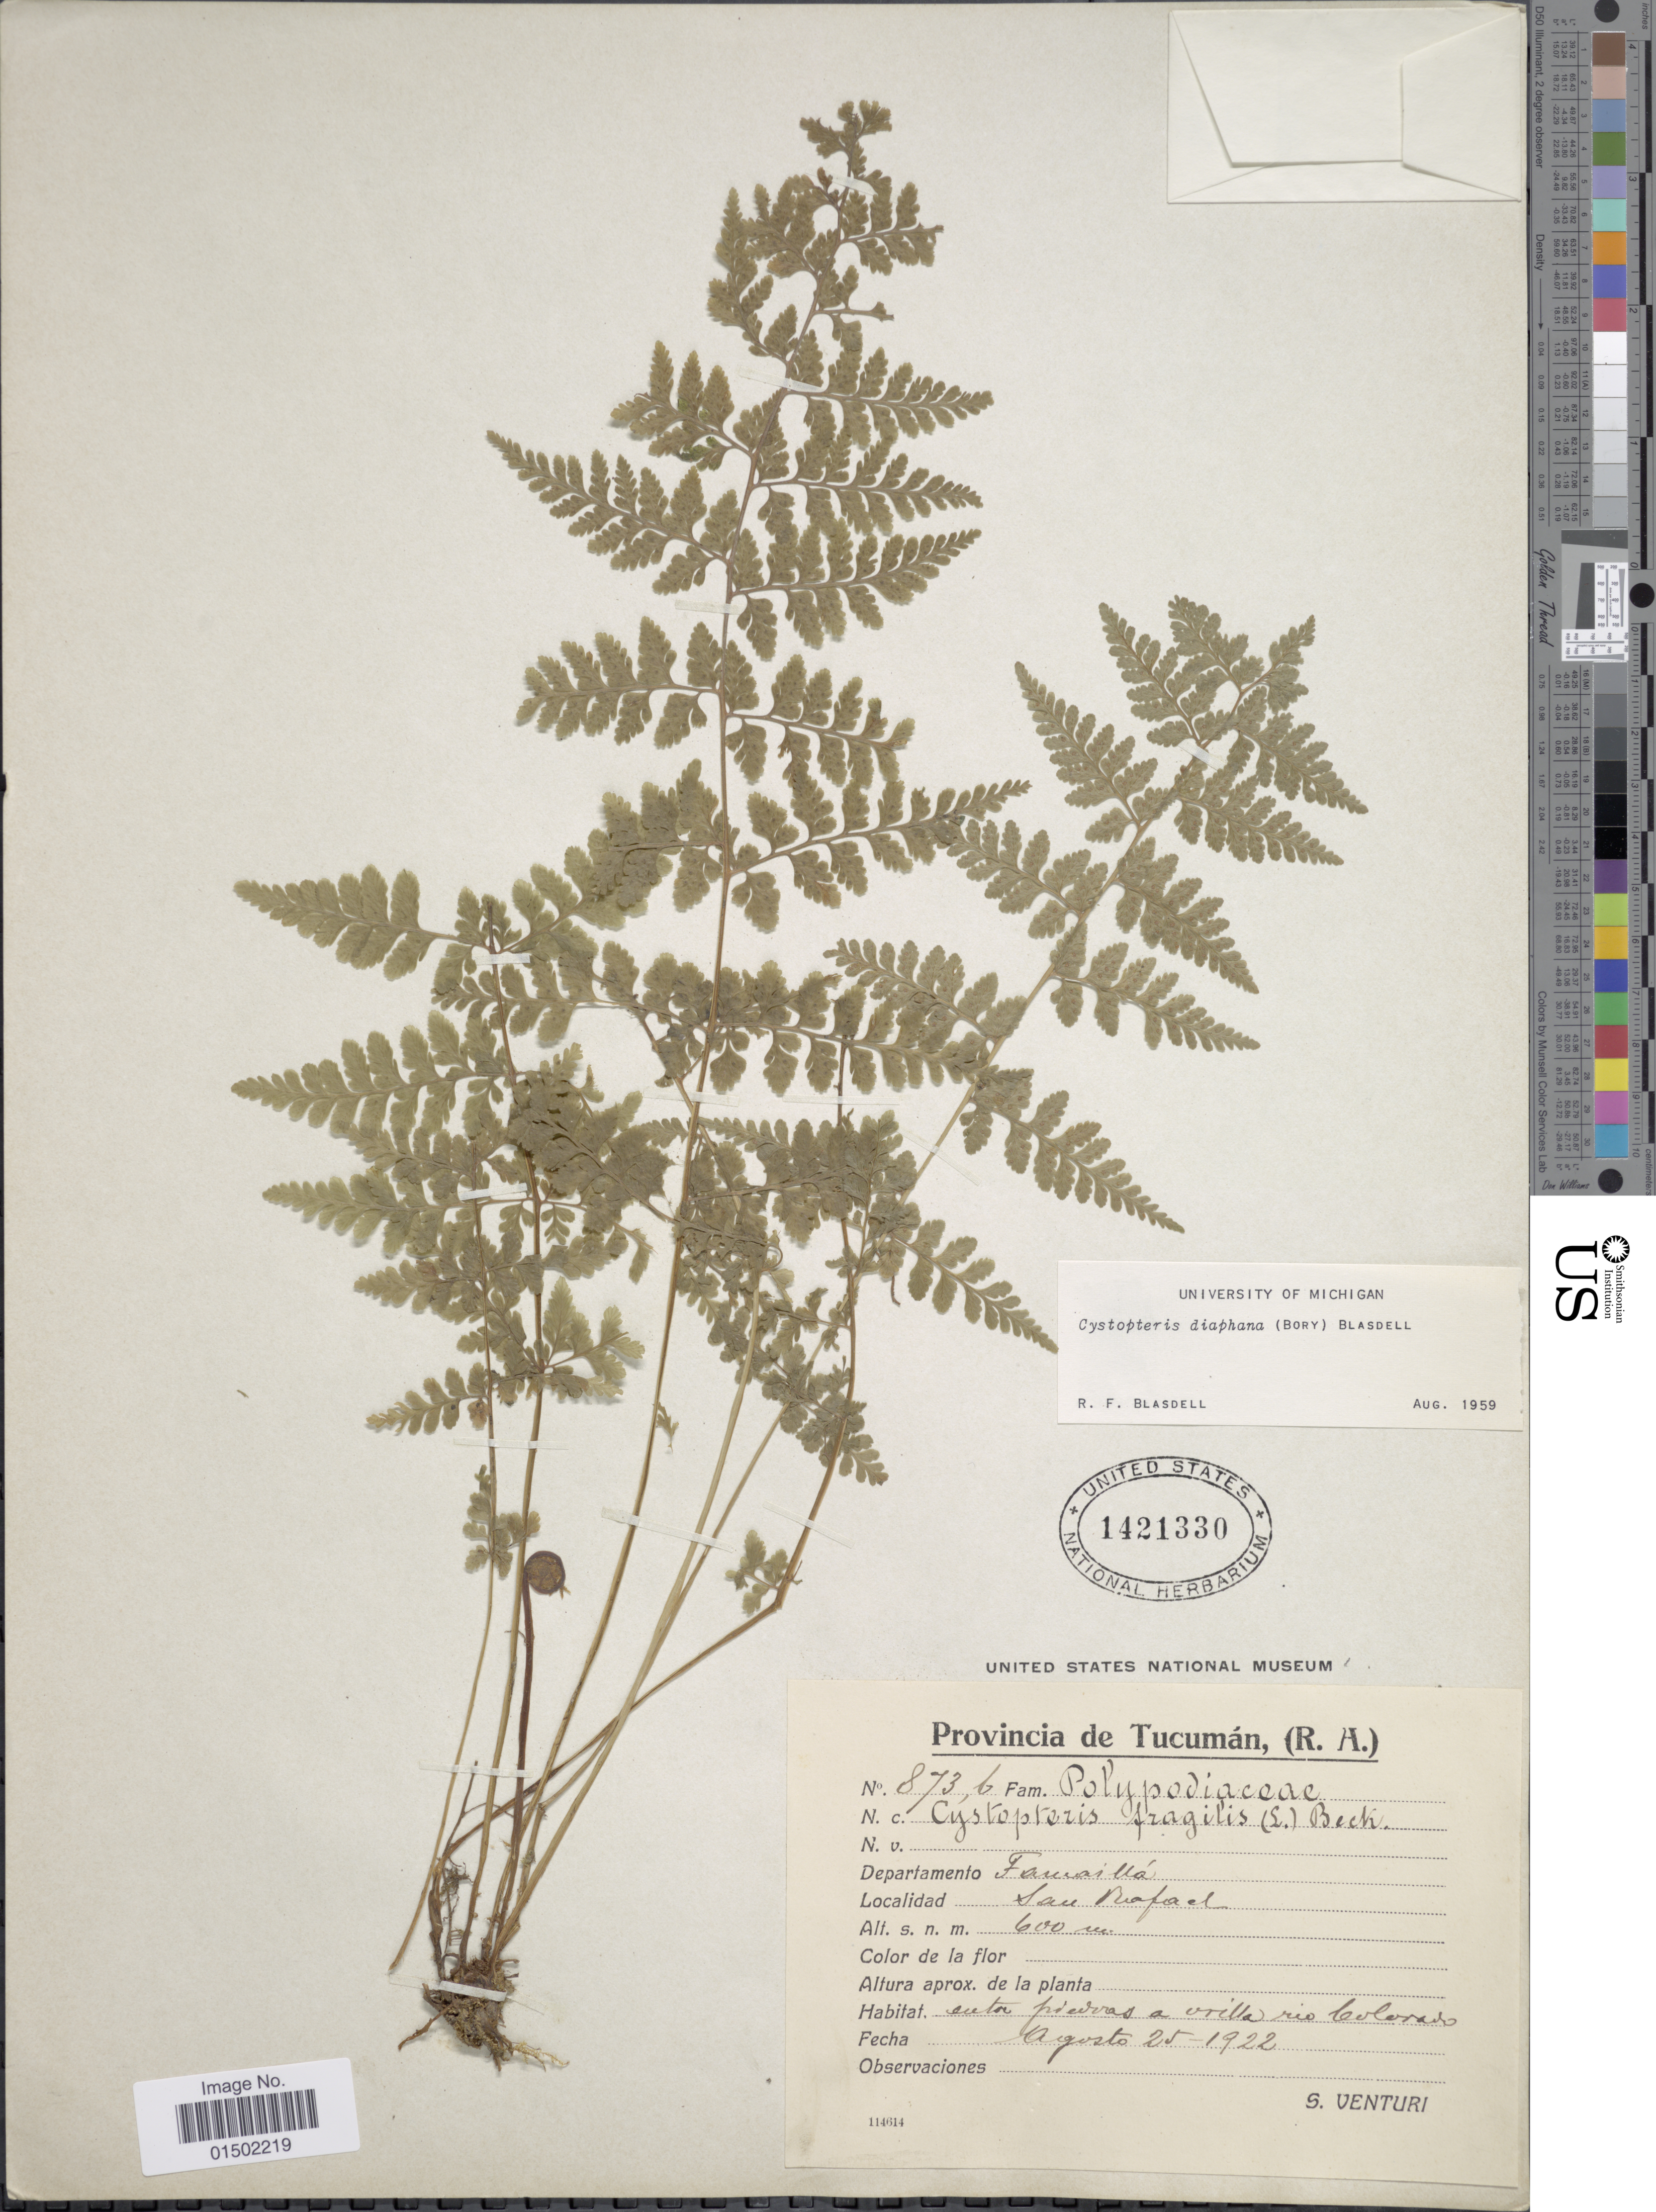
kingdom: Plantae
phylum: Tracheophyta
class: Polypodiopsida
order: Polypodiales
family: Cystopteridaceae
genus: Cystopteris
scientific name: Cystopteris diaphana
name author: (Bory) Blasdell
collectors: S. Venturi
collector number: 8736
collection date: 1922-08-25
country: Argentina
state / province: Tucumán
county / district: Famailla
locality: San Rafael, Rio Colorado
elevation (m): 600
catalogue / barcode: US 1421330